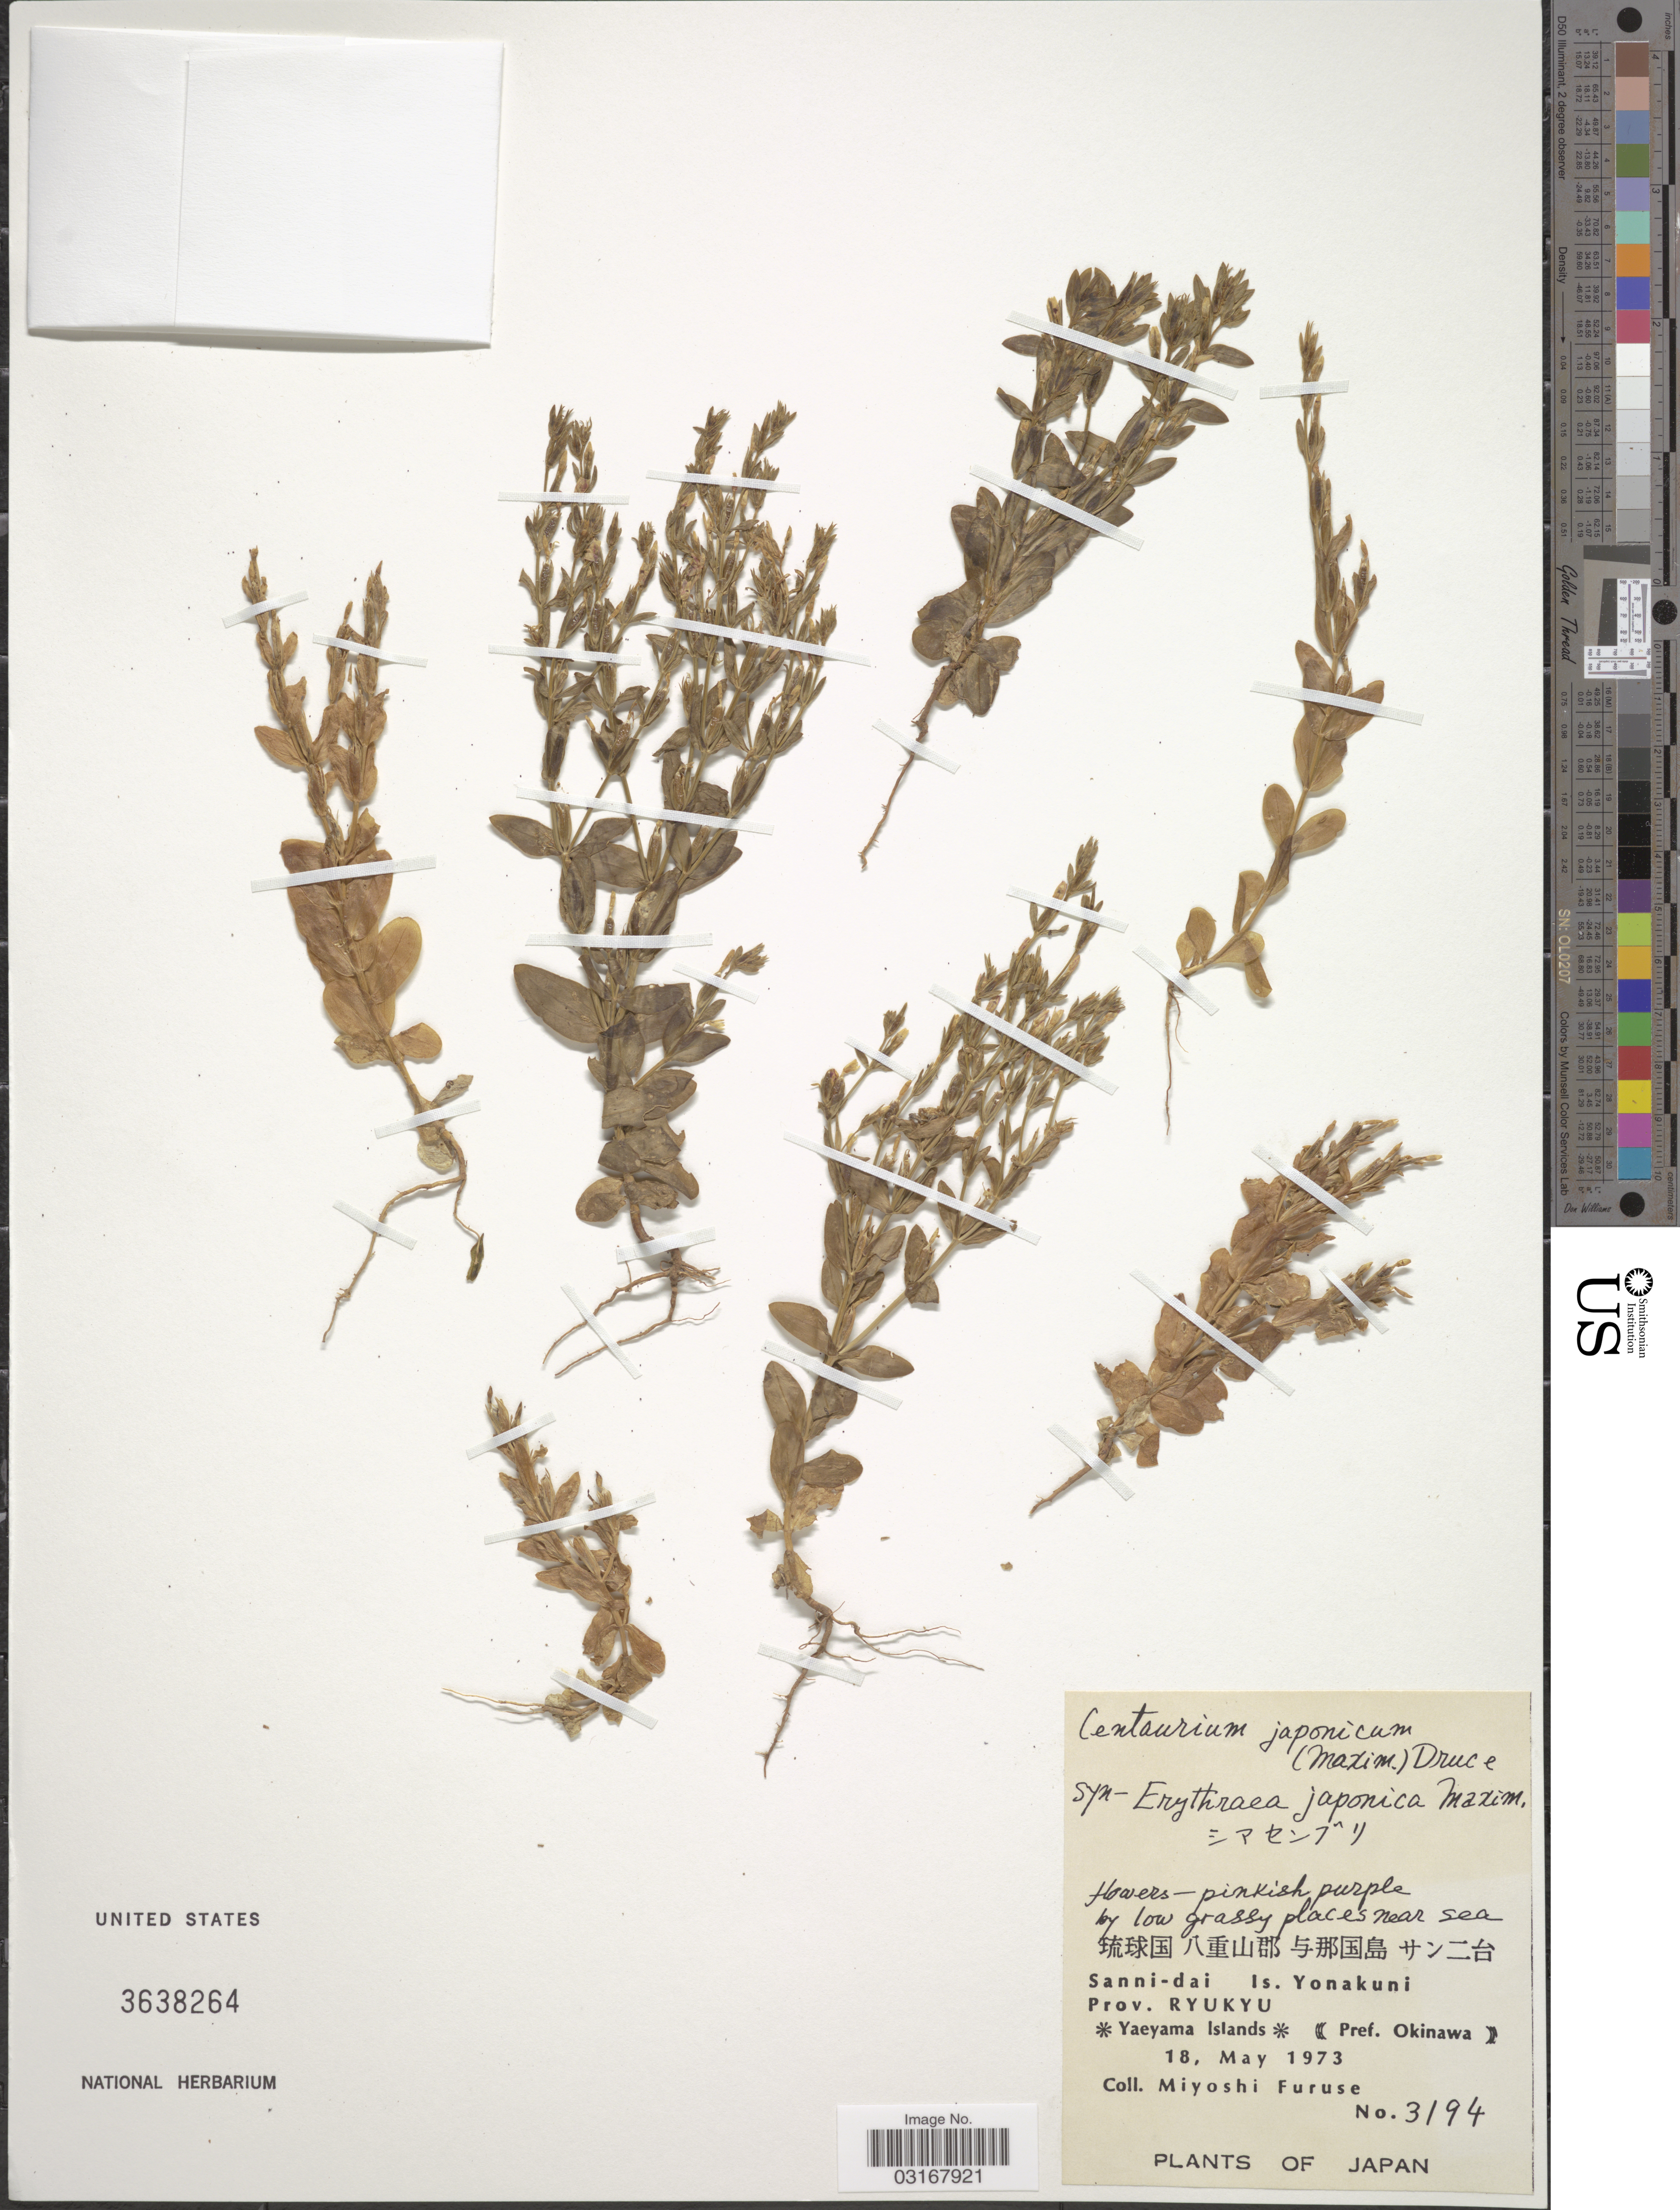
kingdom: Plantae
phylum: Tracheophyta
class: Magnoliopsida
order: Gentianales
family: Gentianaceae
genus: Centaurium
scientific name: Centaurium japonicum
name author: (Maxim.) Druce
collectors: M. Furuse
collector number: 3194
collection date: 1973-05-18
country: Japan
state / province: Okinawa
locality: Sanni-dai Is. Yonakuni. Prov. Ryukyu. Yaeyama Islands. Pref. Okinawa.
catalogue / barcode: US 3638264